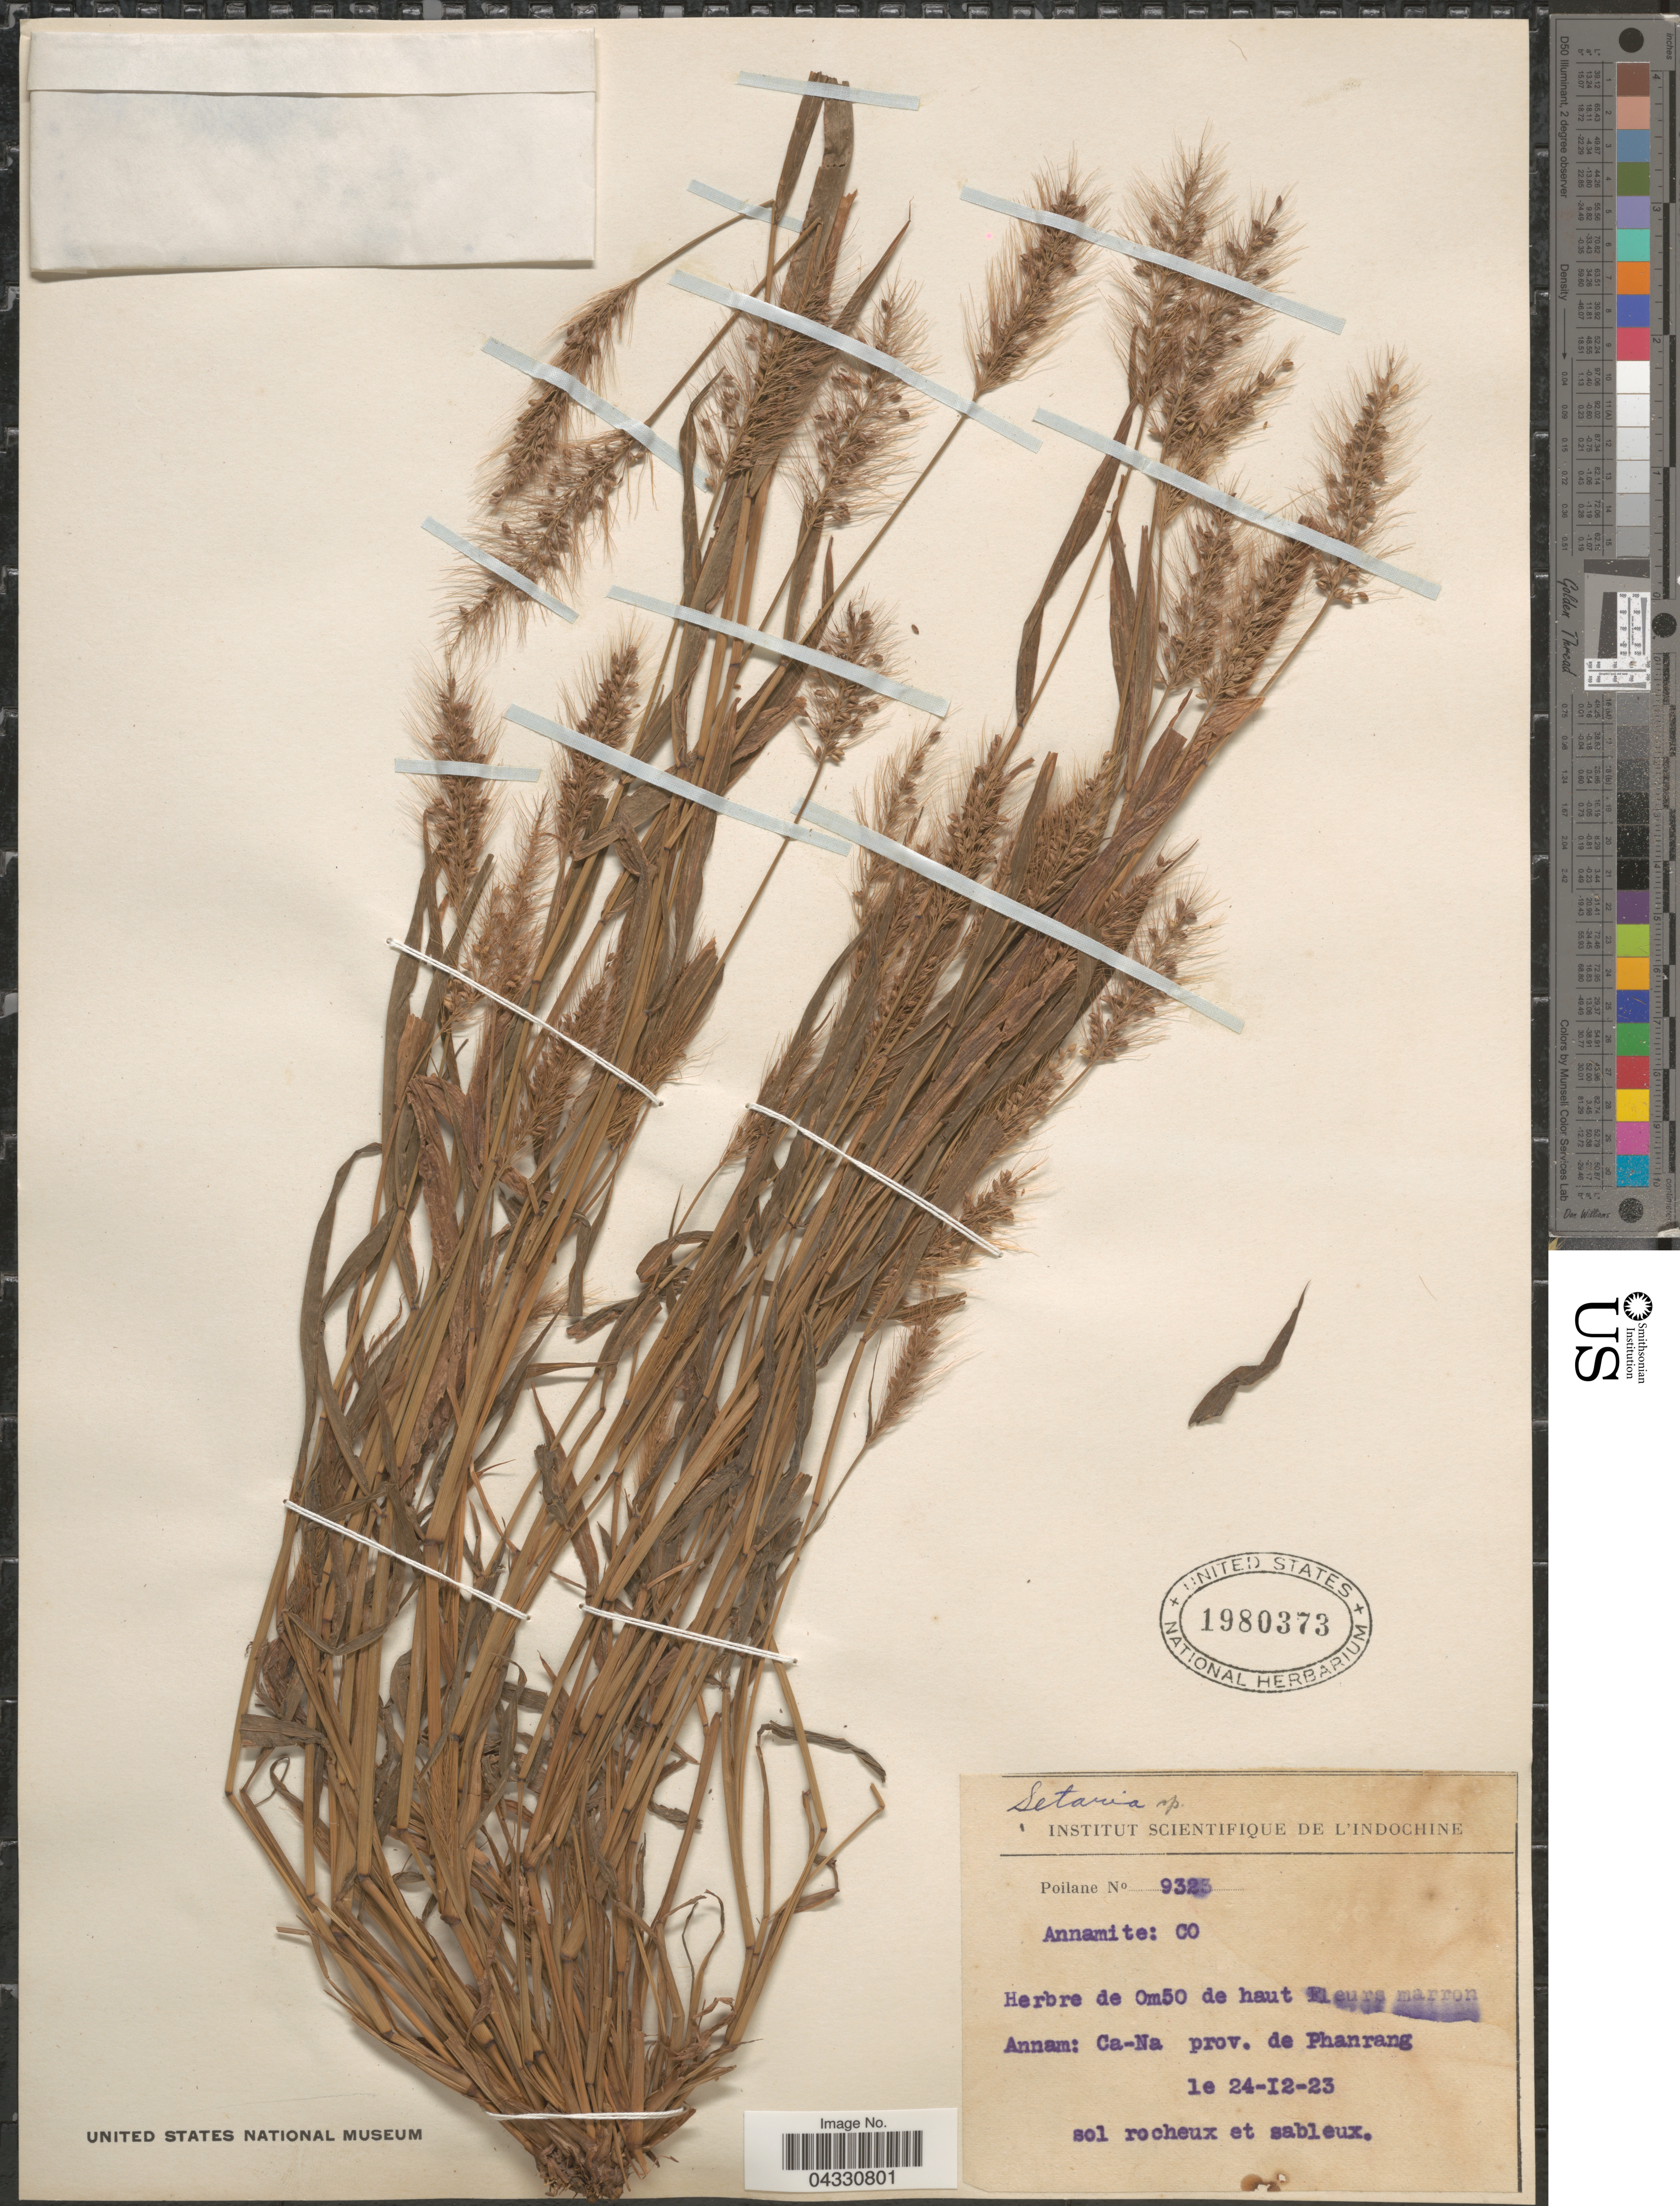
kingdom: Plantae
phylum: Tracheophyta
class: Liliopsida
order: Poales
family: Poaceae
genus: Setaria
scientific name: Setaria sp.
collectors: -. Poilane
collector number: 9325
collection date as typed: Transcribed d/m/y: 24/12/23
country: Vietnam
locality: Annam: Ca-Na prov. de Phanrang.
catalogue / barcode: US 1980373